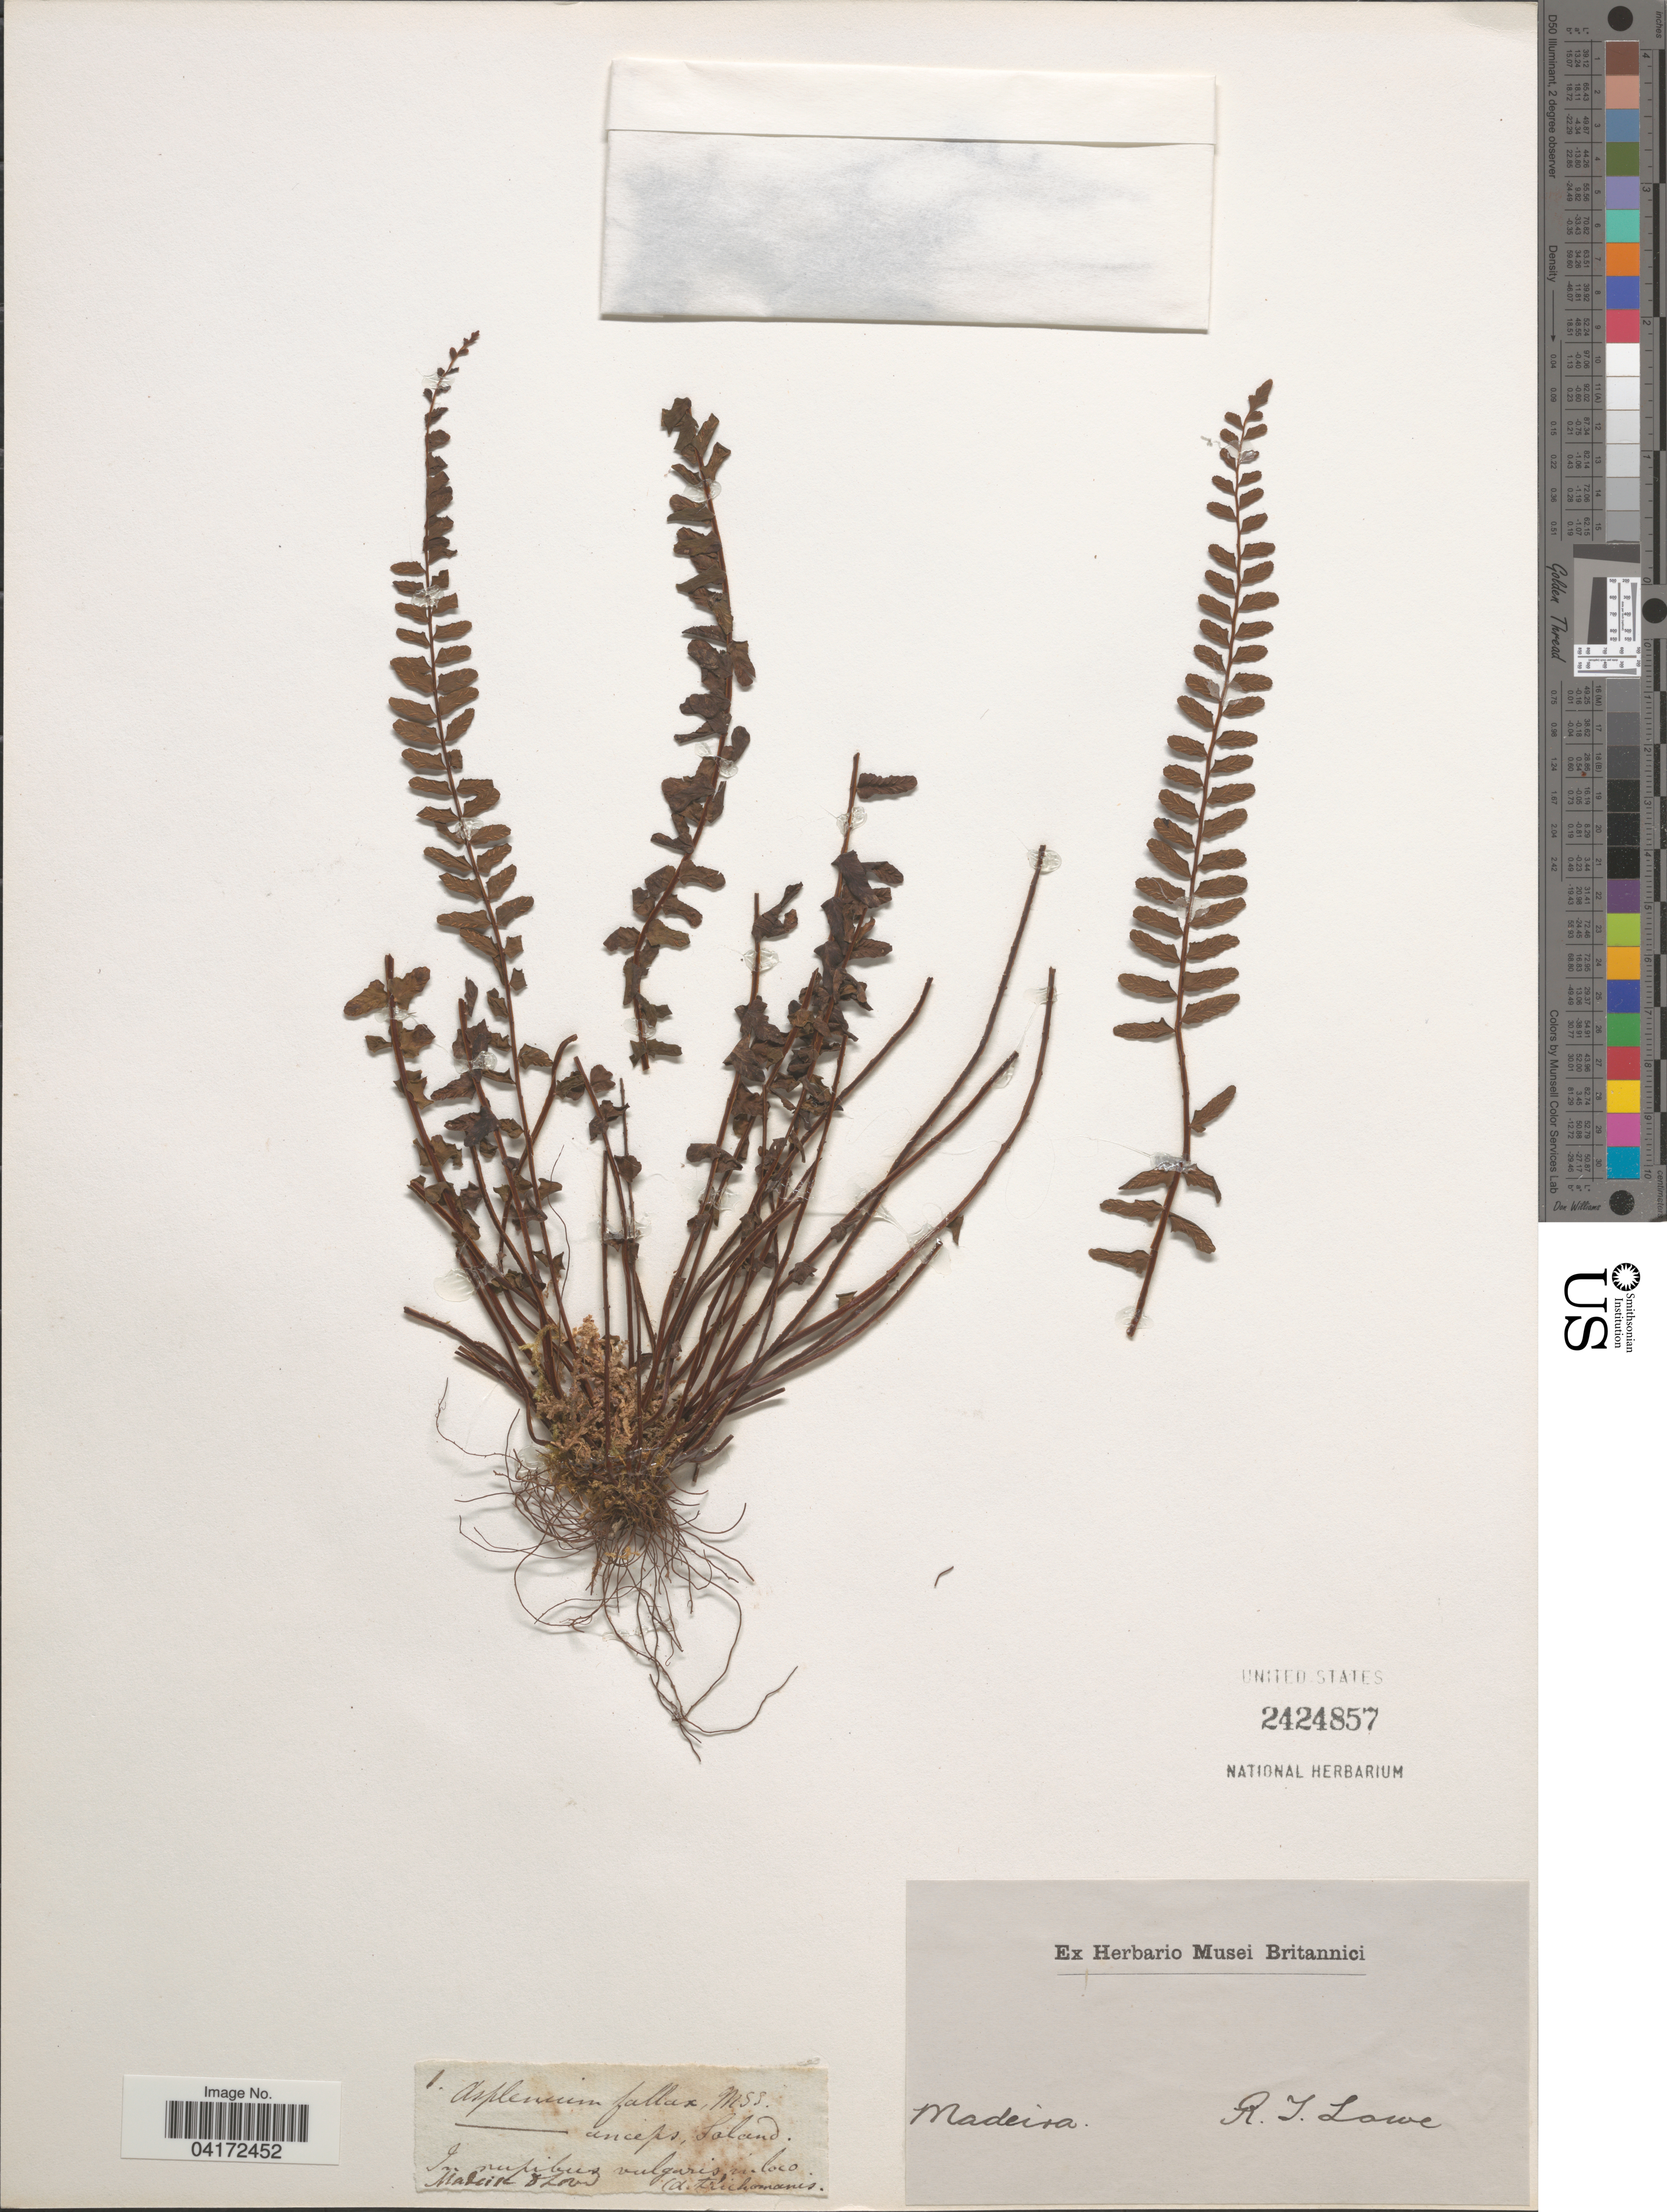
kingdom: Plantae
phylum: Tracheophyta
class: Polypodiopsida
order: Polypodiales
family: Pteridaceae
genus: Hemionitis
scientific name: Hemionitis anceps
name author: (Lowe) Hook. & Grev.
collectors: R. Lowe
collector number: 1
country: Portugal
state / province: Madeira (Aut. Reg.)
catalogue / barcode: US 2424857